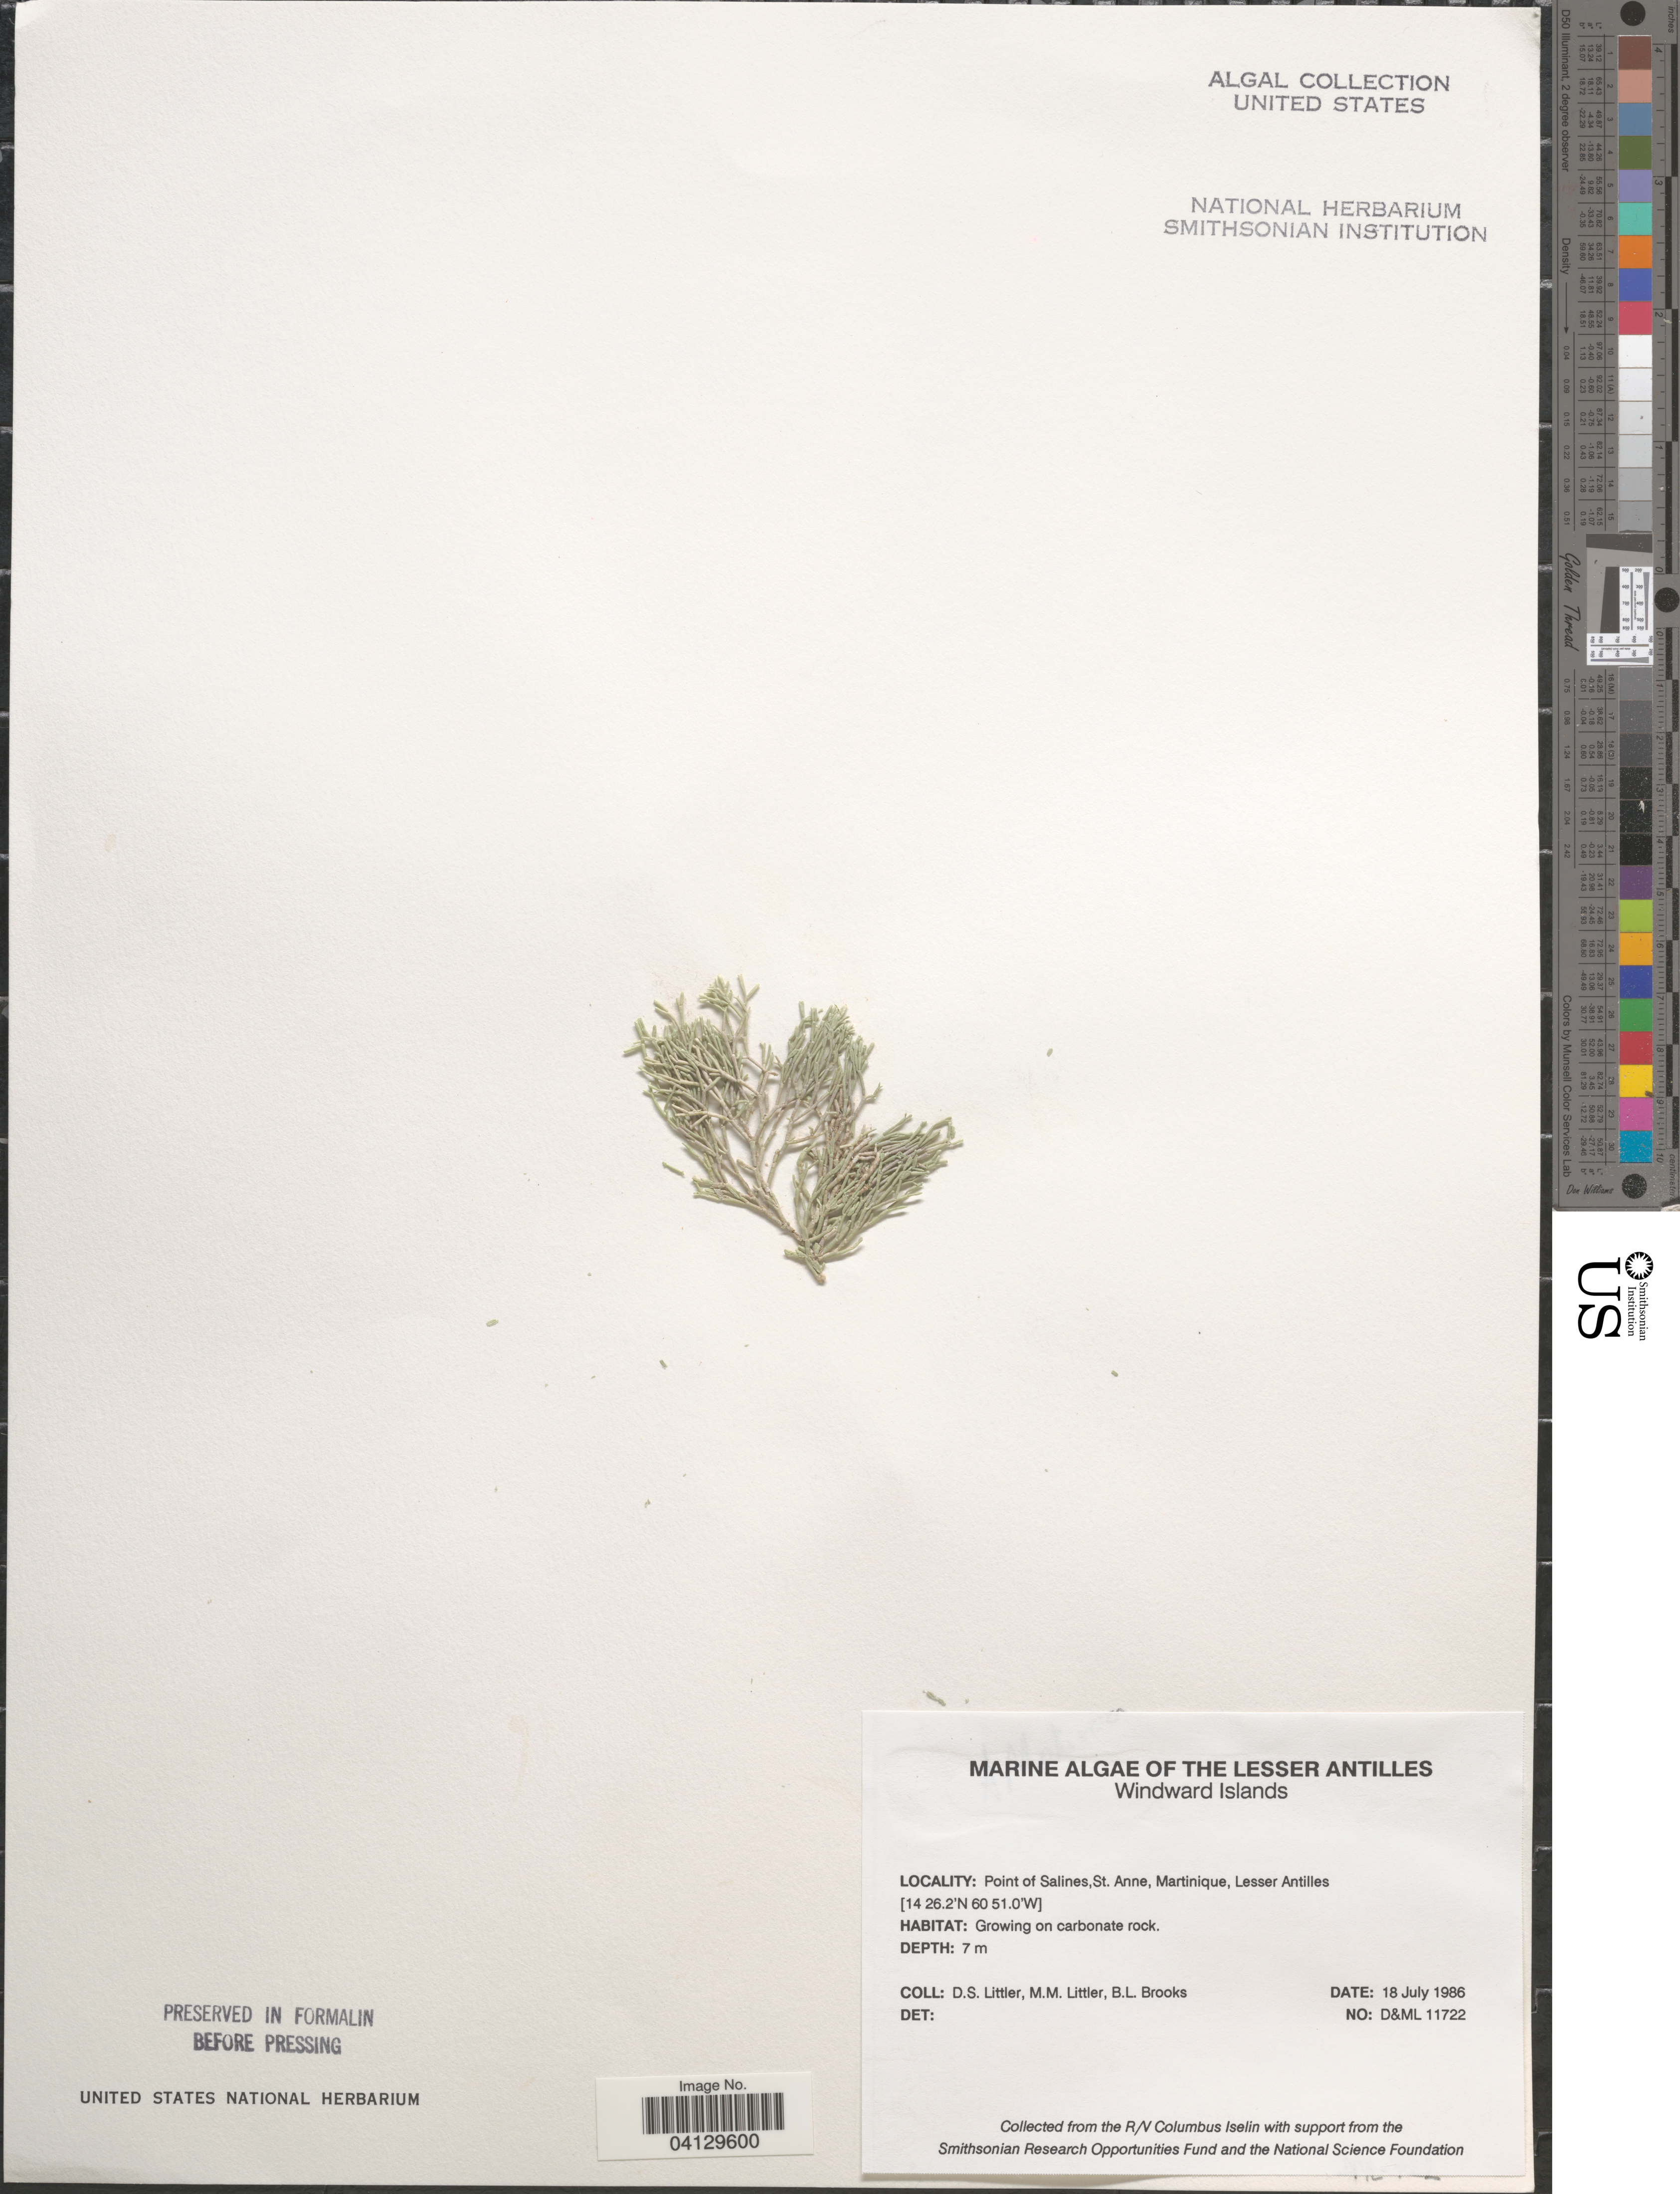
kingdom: Plantae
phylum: Rhodophyta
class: Florideophyceae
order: Corallinales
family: Corallinaceae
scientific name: Crustose Coralline Algae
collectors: D. S. Littler & B. Brooks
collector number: D&ML11722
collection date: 1986-07-18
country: Martinique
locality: The Lesser Antilles. Windward Islands. Point of Salines,St. Anne.